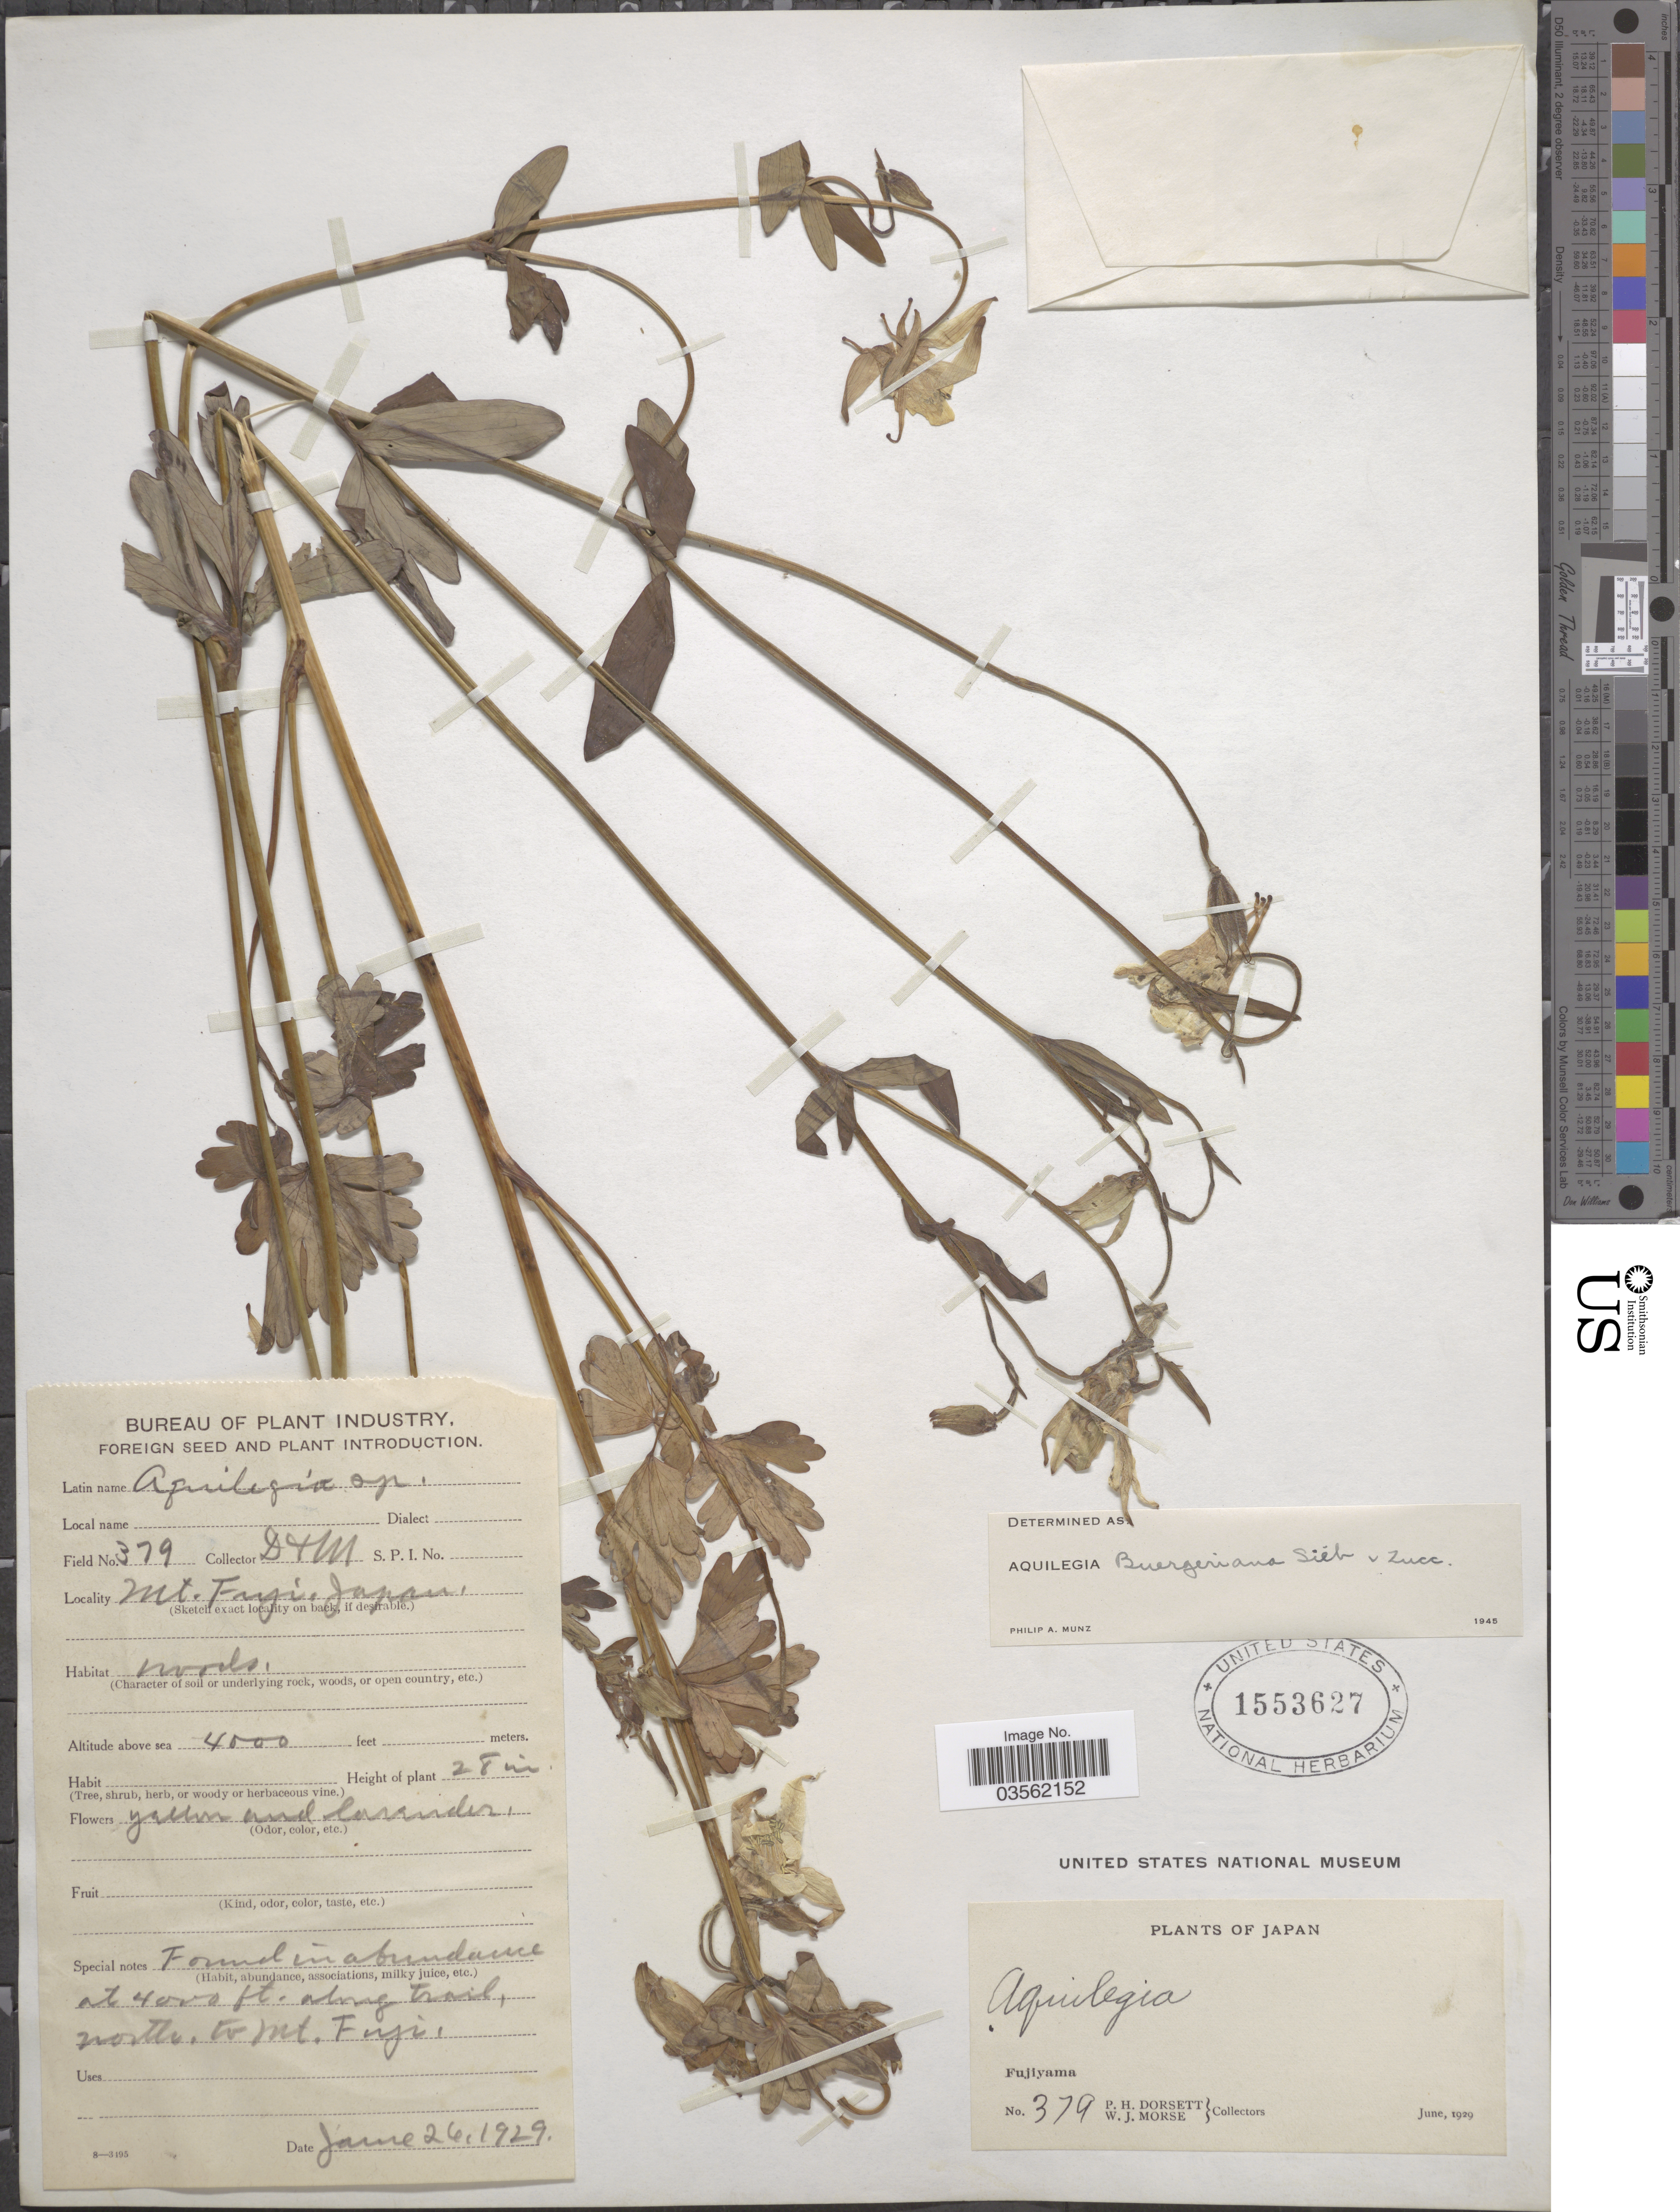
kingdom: Plantae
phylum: Tracheophyta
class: Magnoliopsida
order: Ranunculales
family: Ranunculaceae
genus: Aquilegia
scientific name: Aquilegia buergeriana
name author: Siebold & Zucc.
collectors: P. H. Dorsett & W. J. Morse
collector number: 379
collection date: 1929-06-24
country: Japan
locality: Mt. Fuji. Fujiyama. Along trail, north, to Mt. Fuji.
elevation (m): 1219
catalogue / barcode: US 1553627